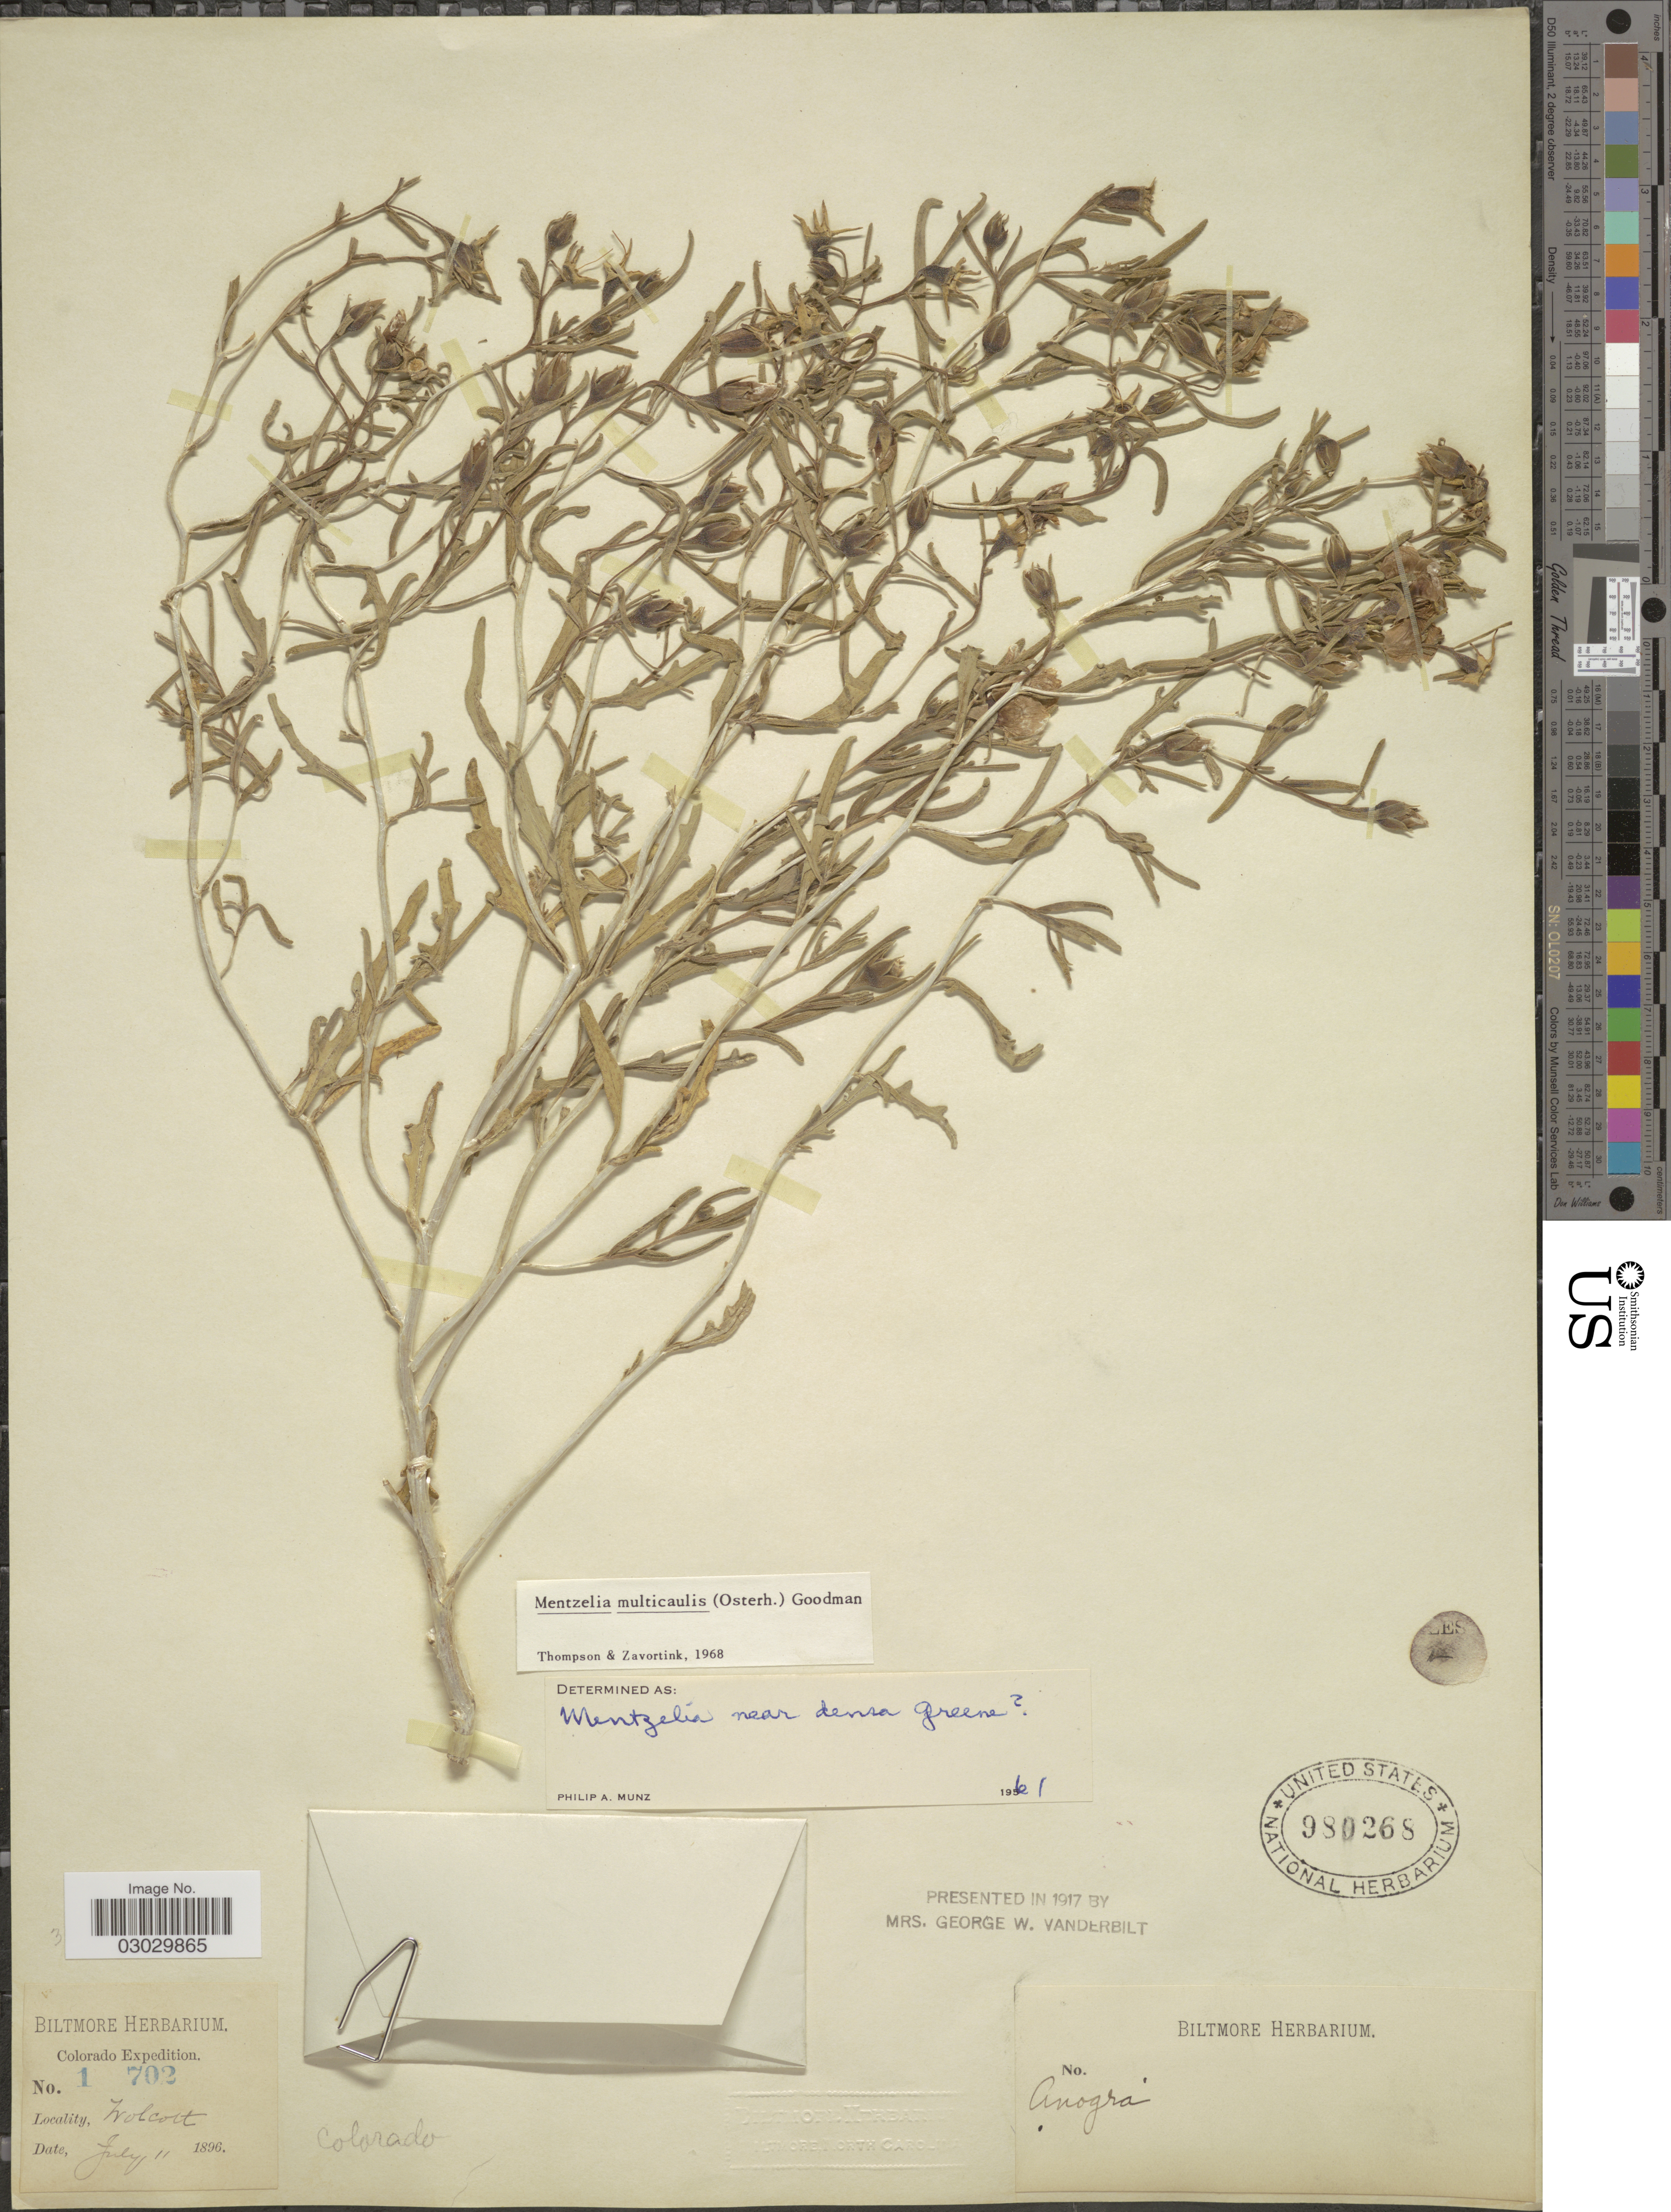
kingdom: Plantae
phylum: Tracheophyta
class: Magnoliopsida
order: Cornales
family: Loasaceae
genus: Mentzelia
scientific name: Mentzelia multicaulis var. multicaulis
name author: (Osterh.) J. Darl.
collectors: ex herb. Biltmore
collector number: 1702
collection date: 1896-07-11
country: United States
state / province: Colorado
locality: Wolcott.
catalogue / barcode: US 980268